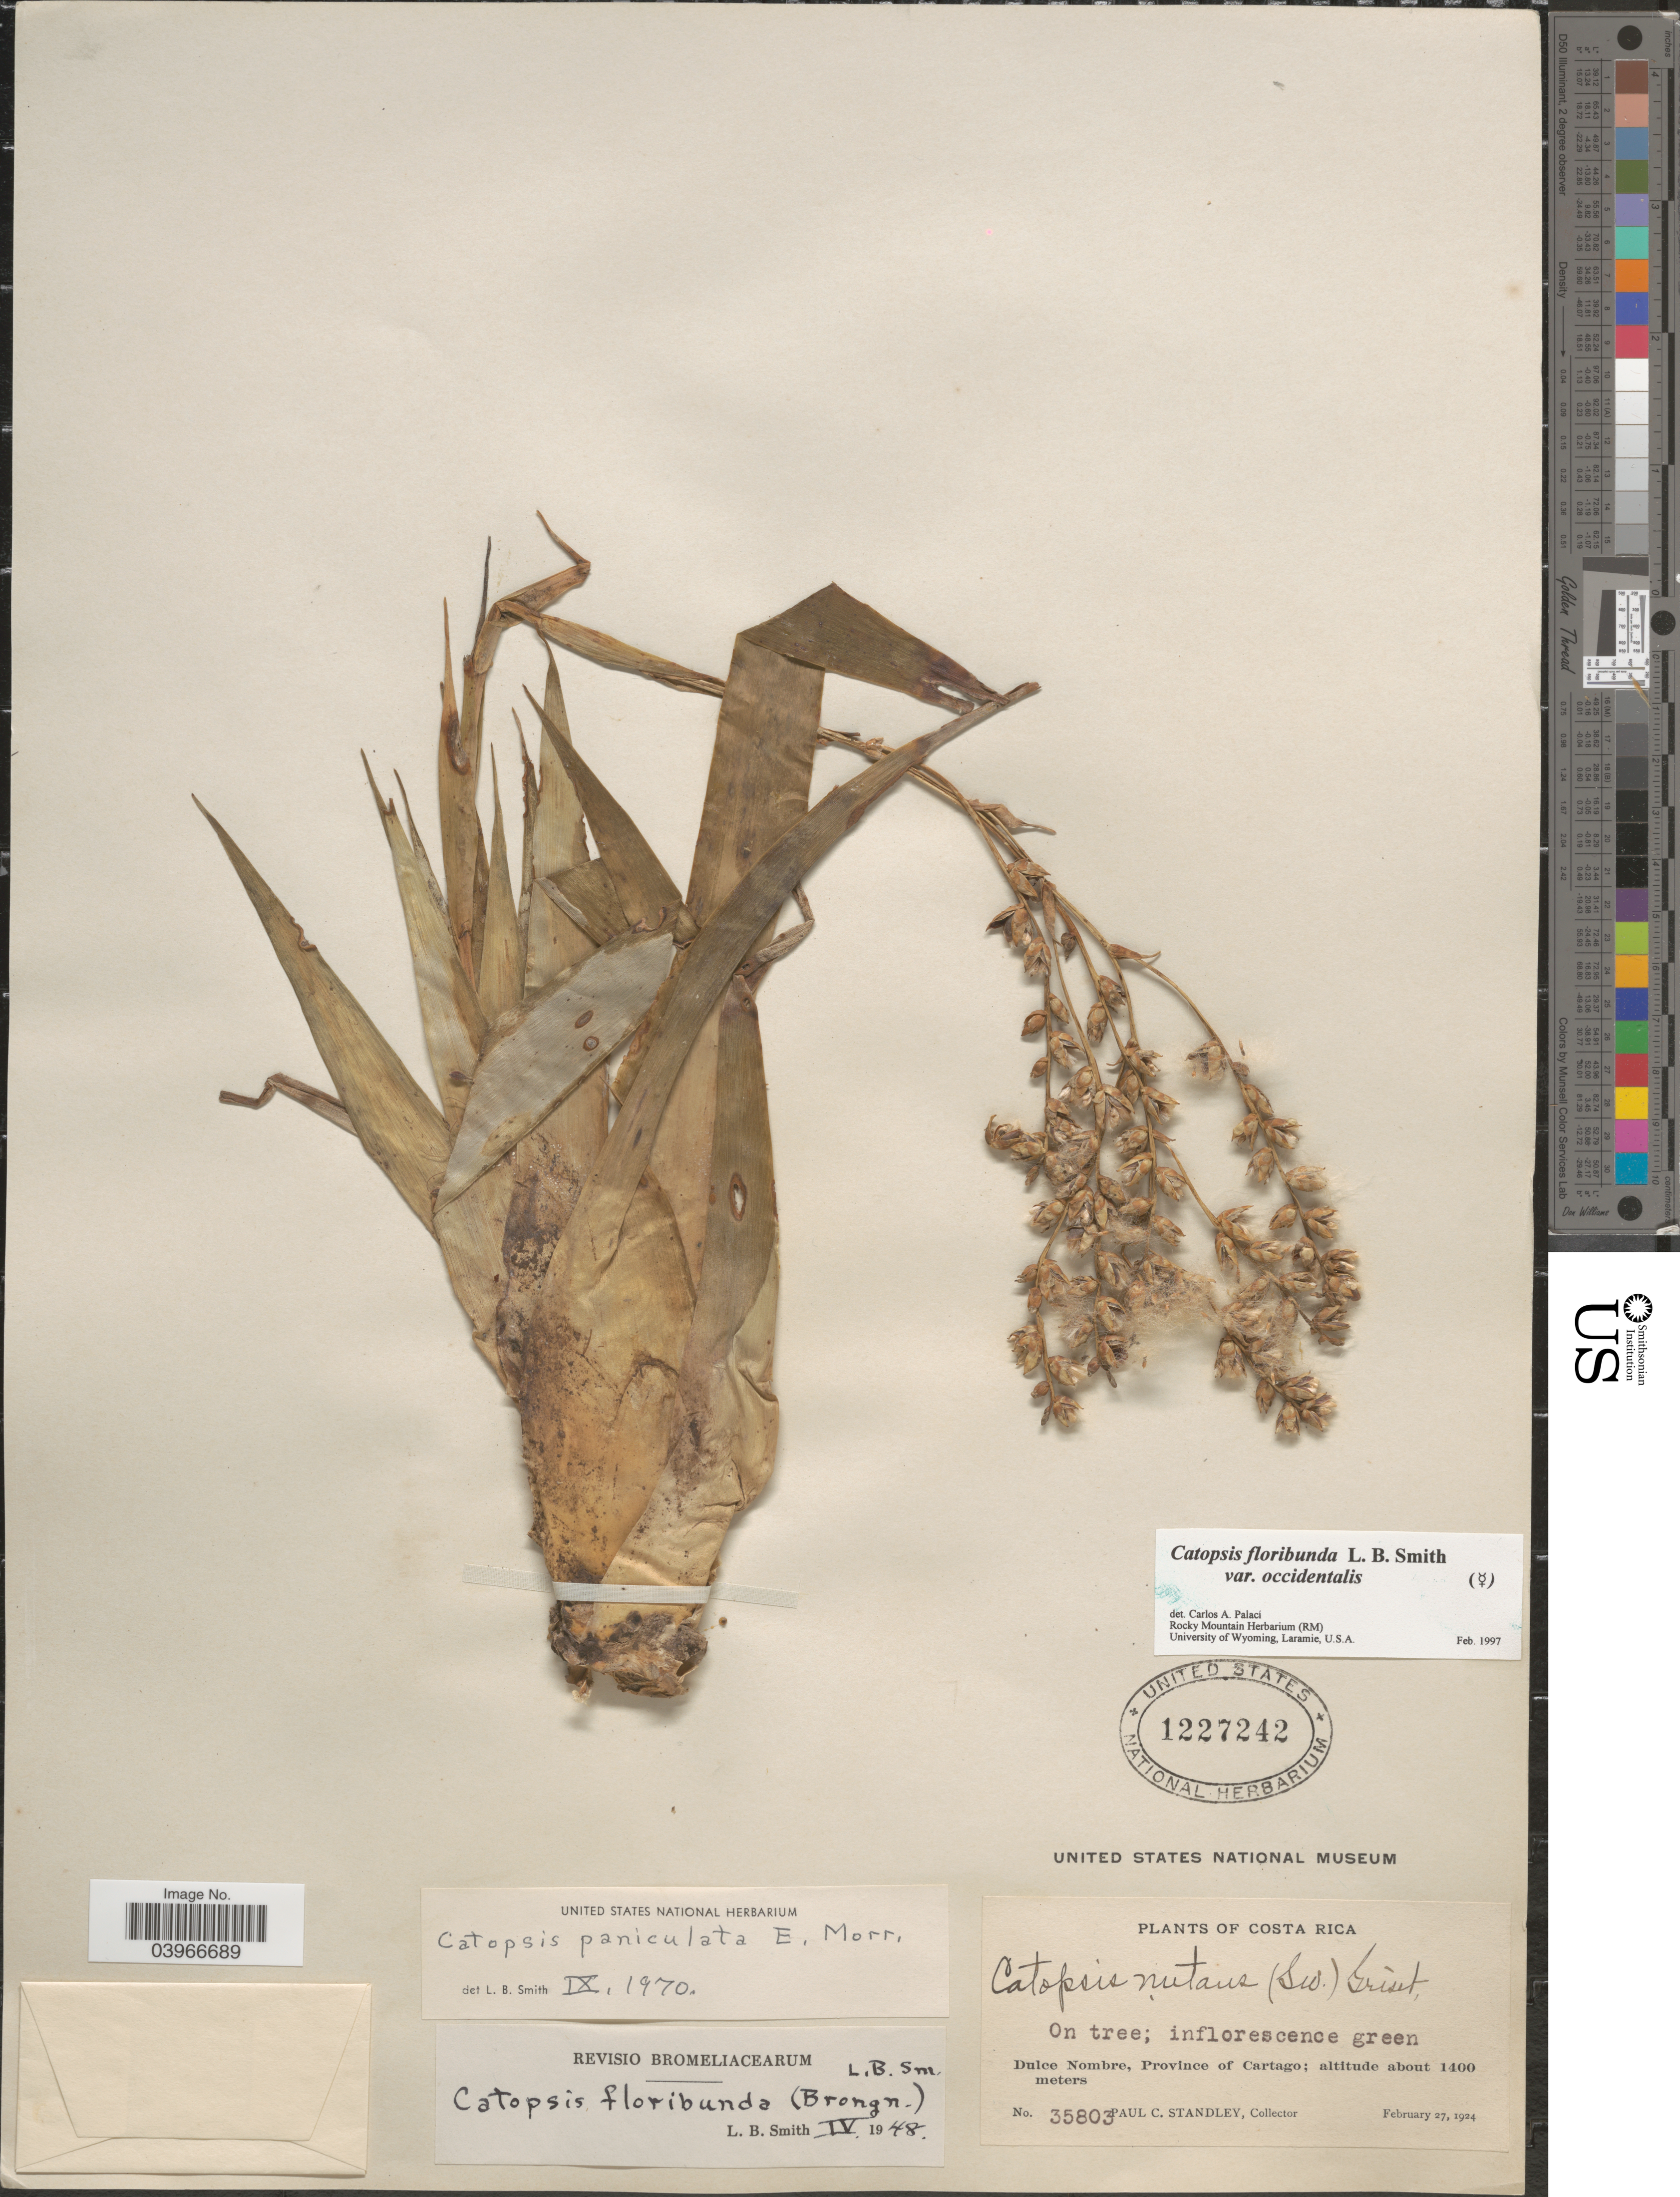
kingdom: Plantae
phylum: Tracheophyta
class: Liliopsida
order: Poales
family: Bromeliaceae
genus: Catopsis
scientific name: Catopsis floribunda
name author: L.B. Sm.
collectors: P. C. Standley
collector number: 35803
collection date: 1924-02-27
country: Costa Rica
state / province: Cartago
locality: Dulce Nombre.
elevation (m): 1400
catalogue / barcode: US 1227242